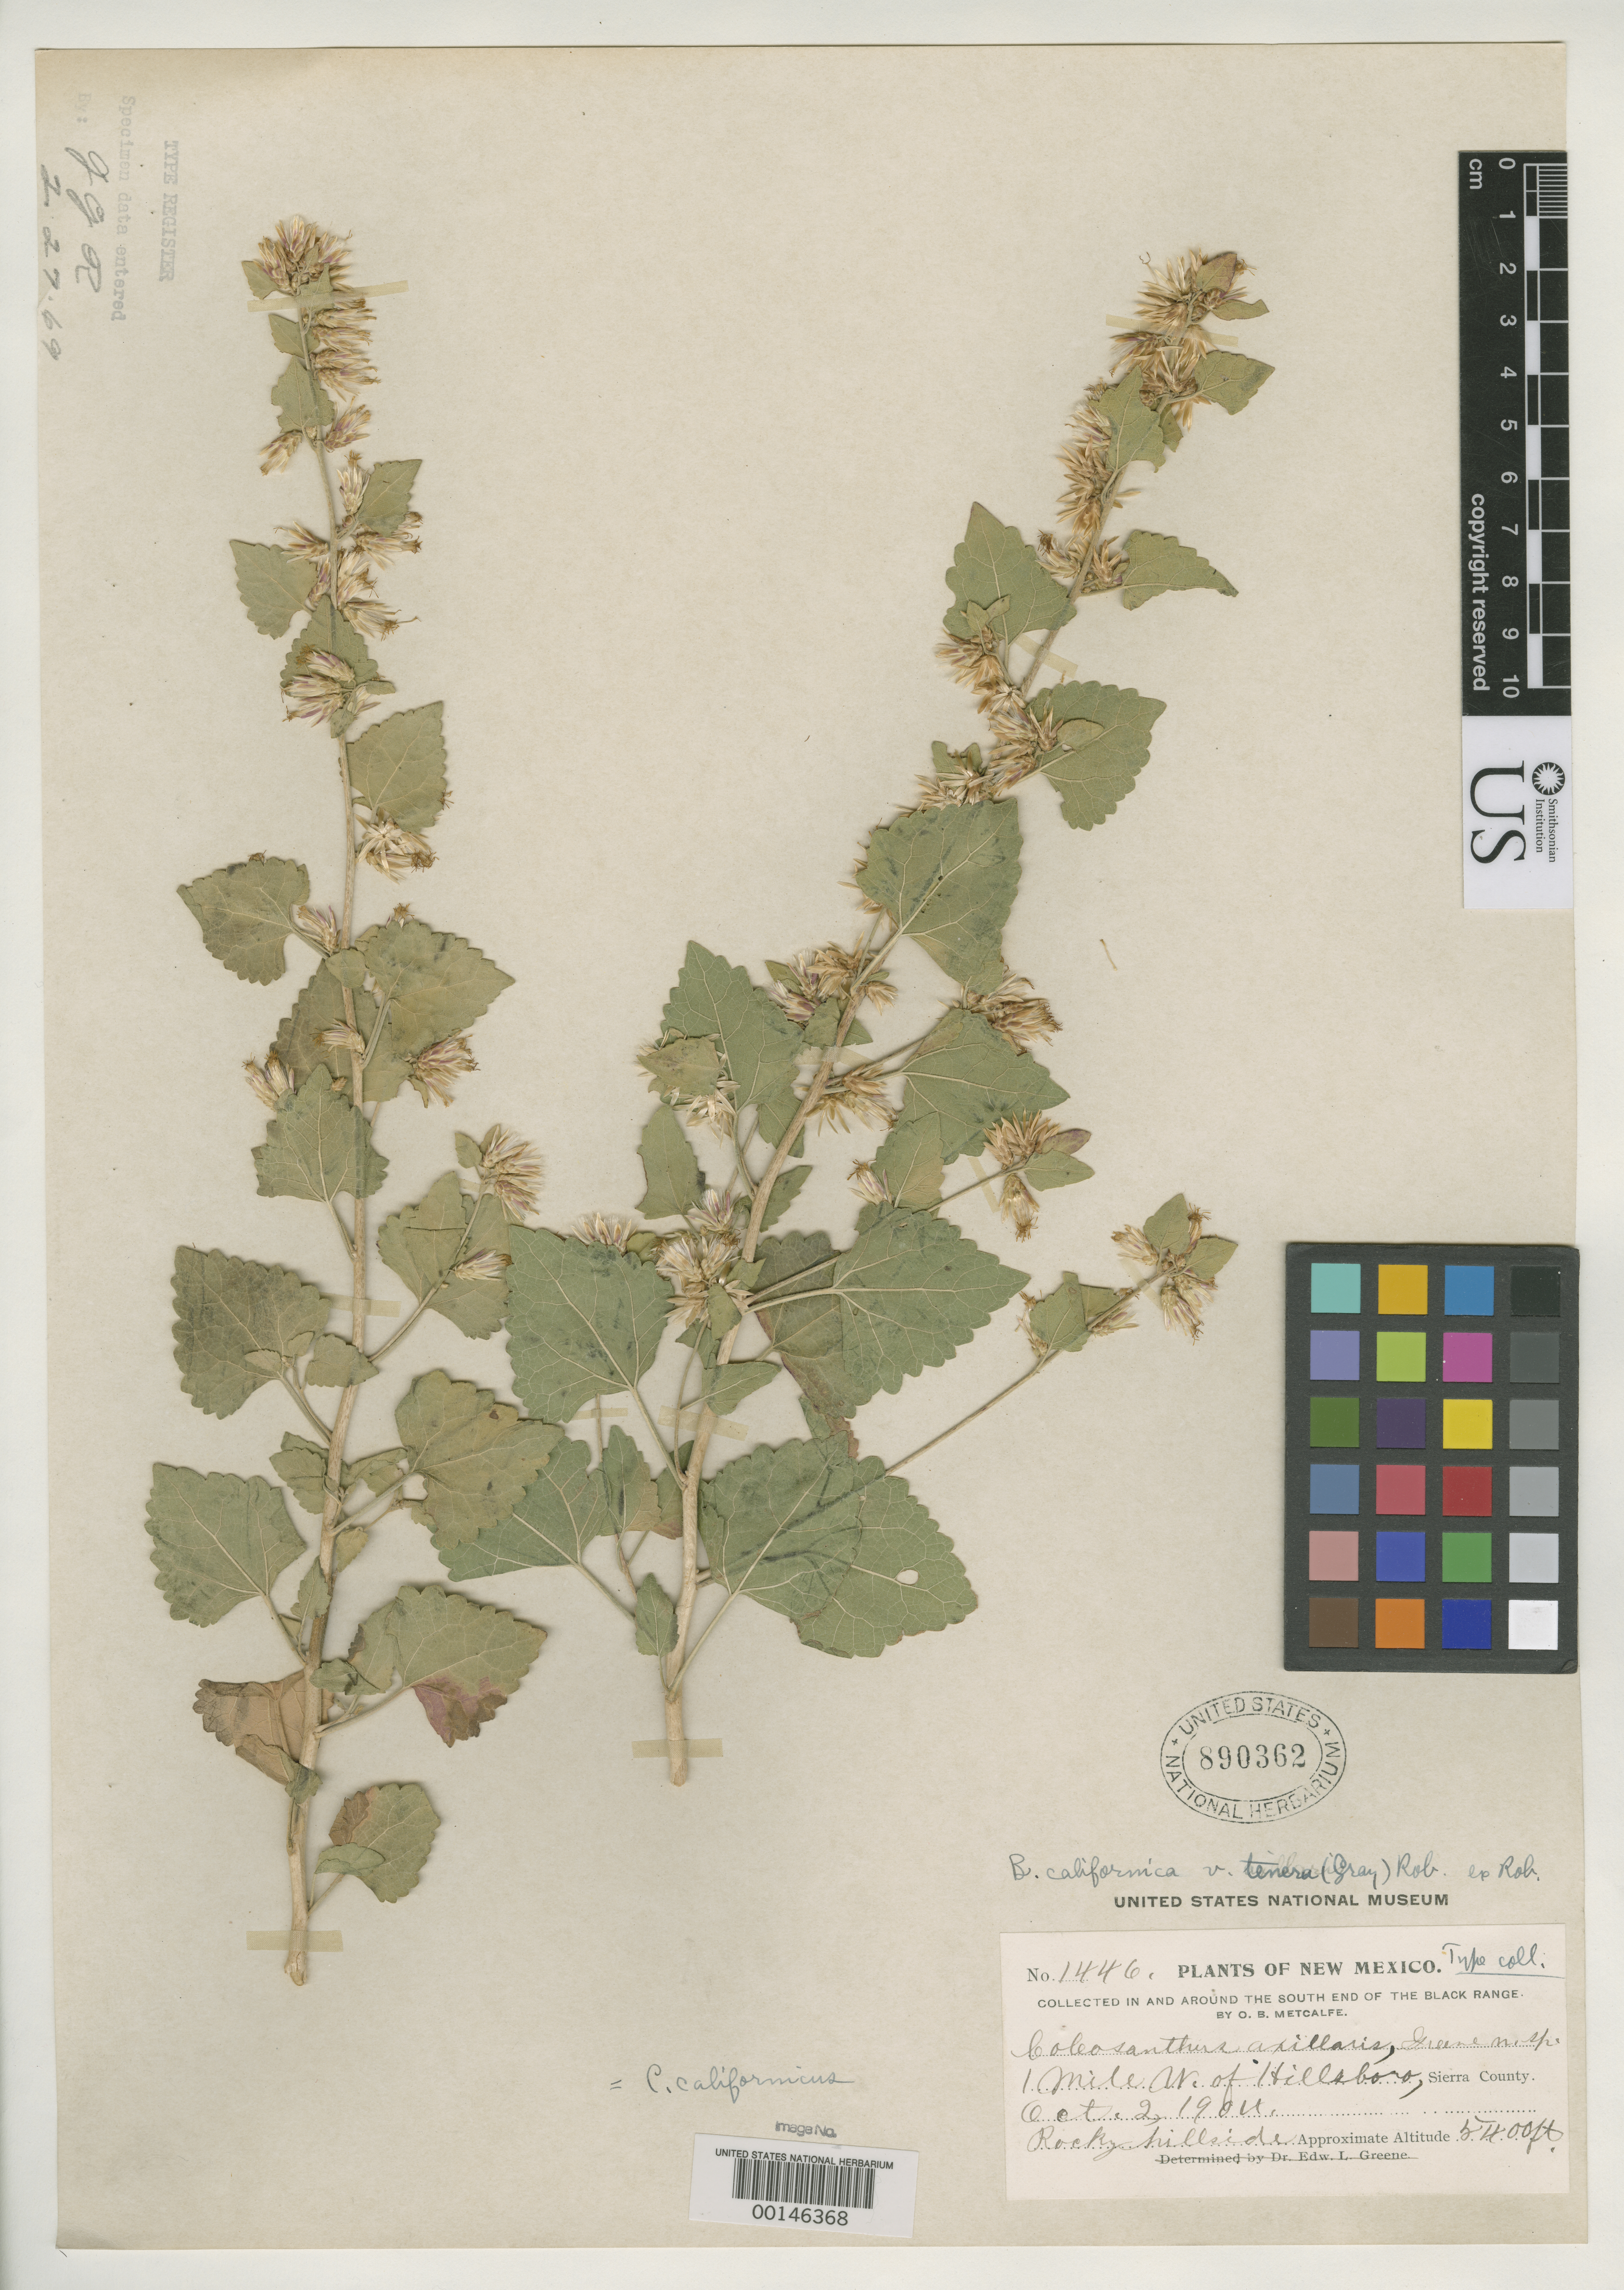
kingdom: Plantae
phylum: Tracheophyta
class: Magnoliopsida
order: Asterales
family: Asteraceae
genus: Coleosanthus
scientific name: Coleosanthus axillaris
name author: Greene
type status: Isotype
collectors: O. B. Metcalfe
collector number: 1446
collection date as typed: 02 Oct 1904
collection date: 1904-10-02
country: United States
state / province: New Mexico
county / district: Sierra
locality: Hillsboro.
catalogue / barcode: US 890362